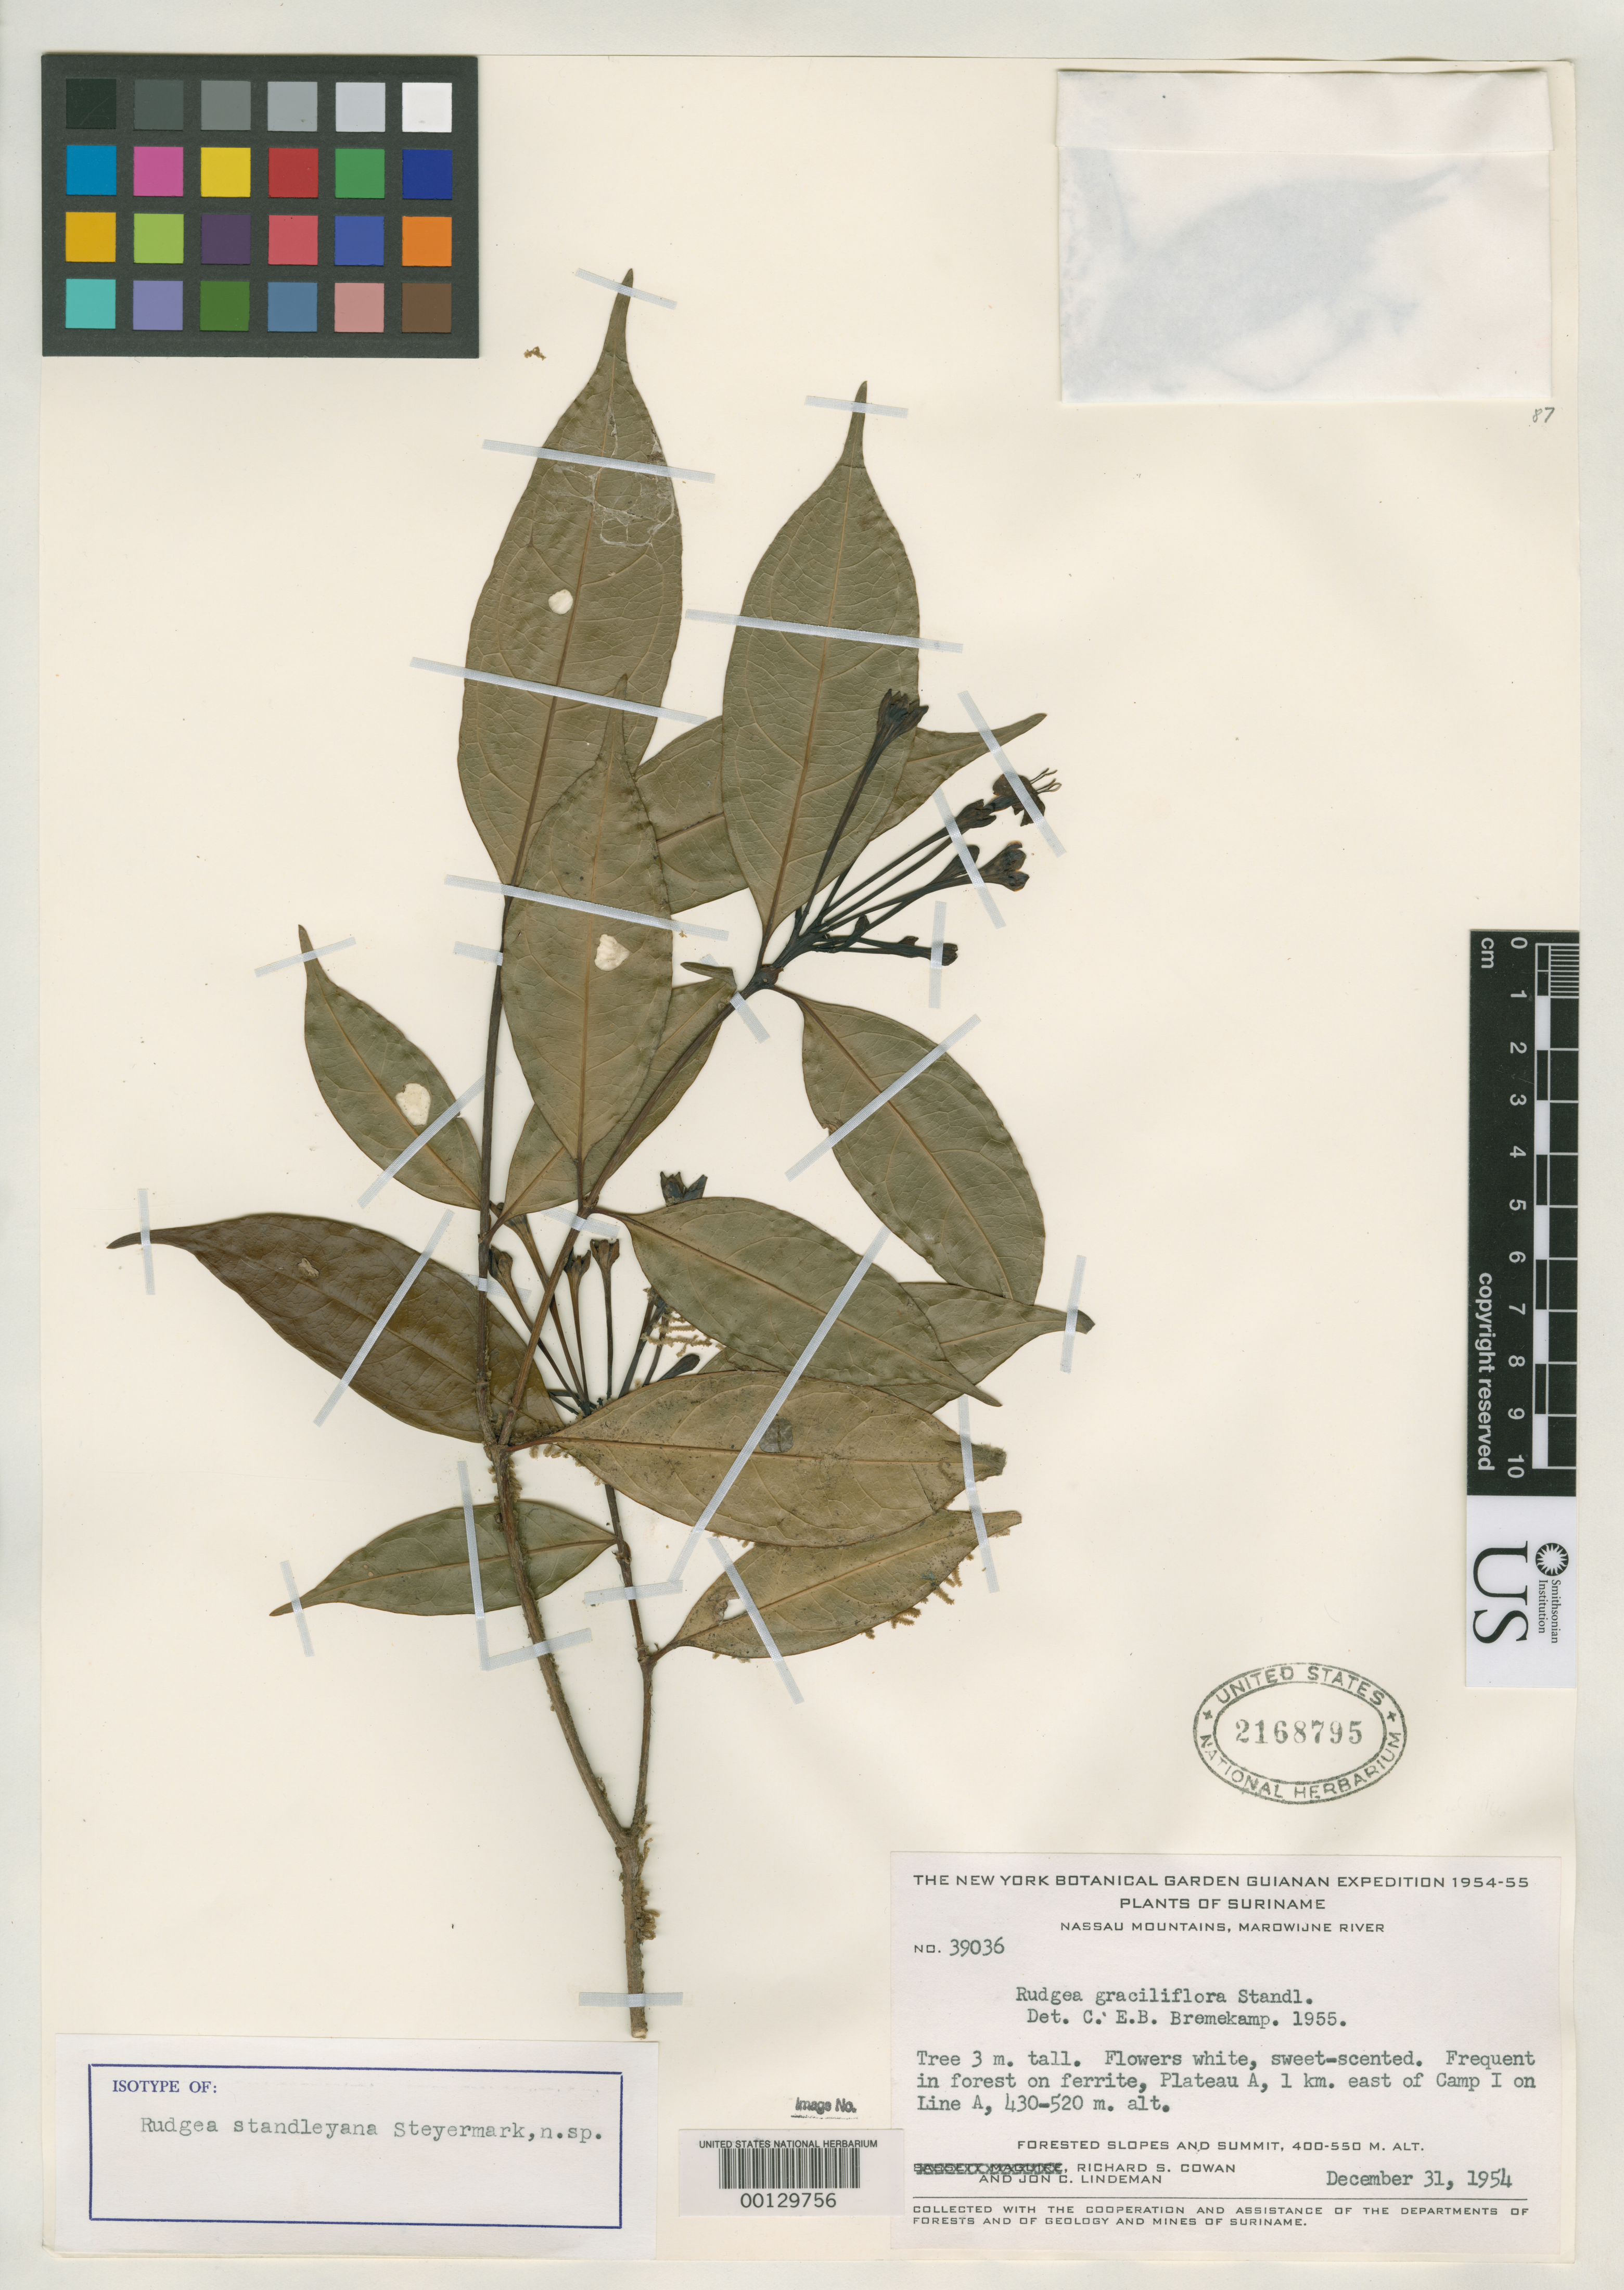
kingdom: Plantae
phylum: Tracheophyta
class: Magnoliopsida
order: Gentianales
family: Rubiaceae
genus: Rudgea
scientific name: Rudgea standleyana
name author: Steyerm.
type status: Isotype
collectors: R. S. Cowan & J. C. Lindeman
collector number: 39036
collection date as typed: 31 Dec 1954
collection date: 1954-12-31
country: Suriname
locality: Nassau Mts., Marowijne River.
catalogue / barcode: US 2168795